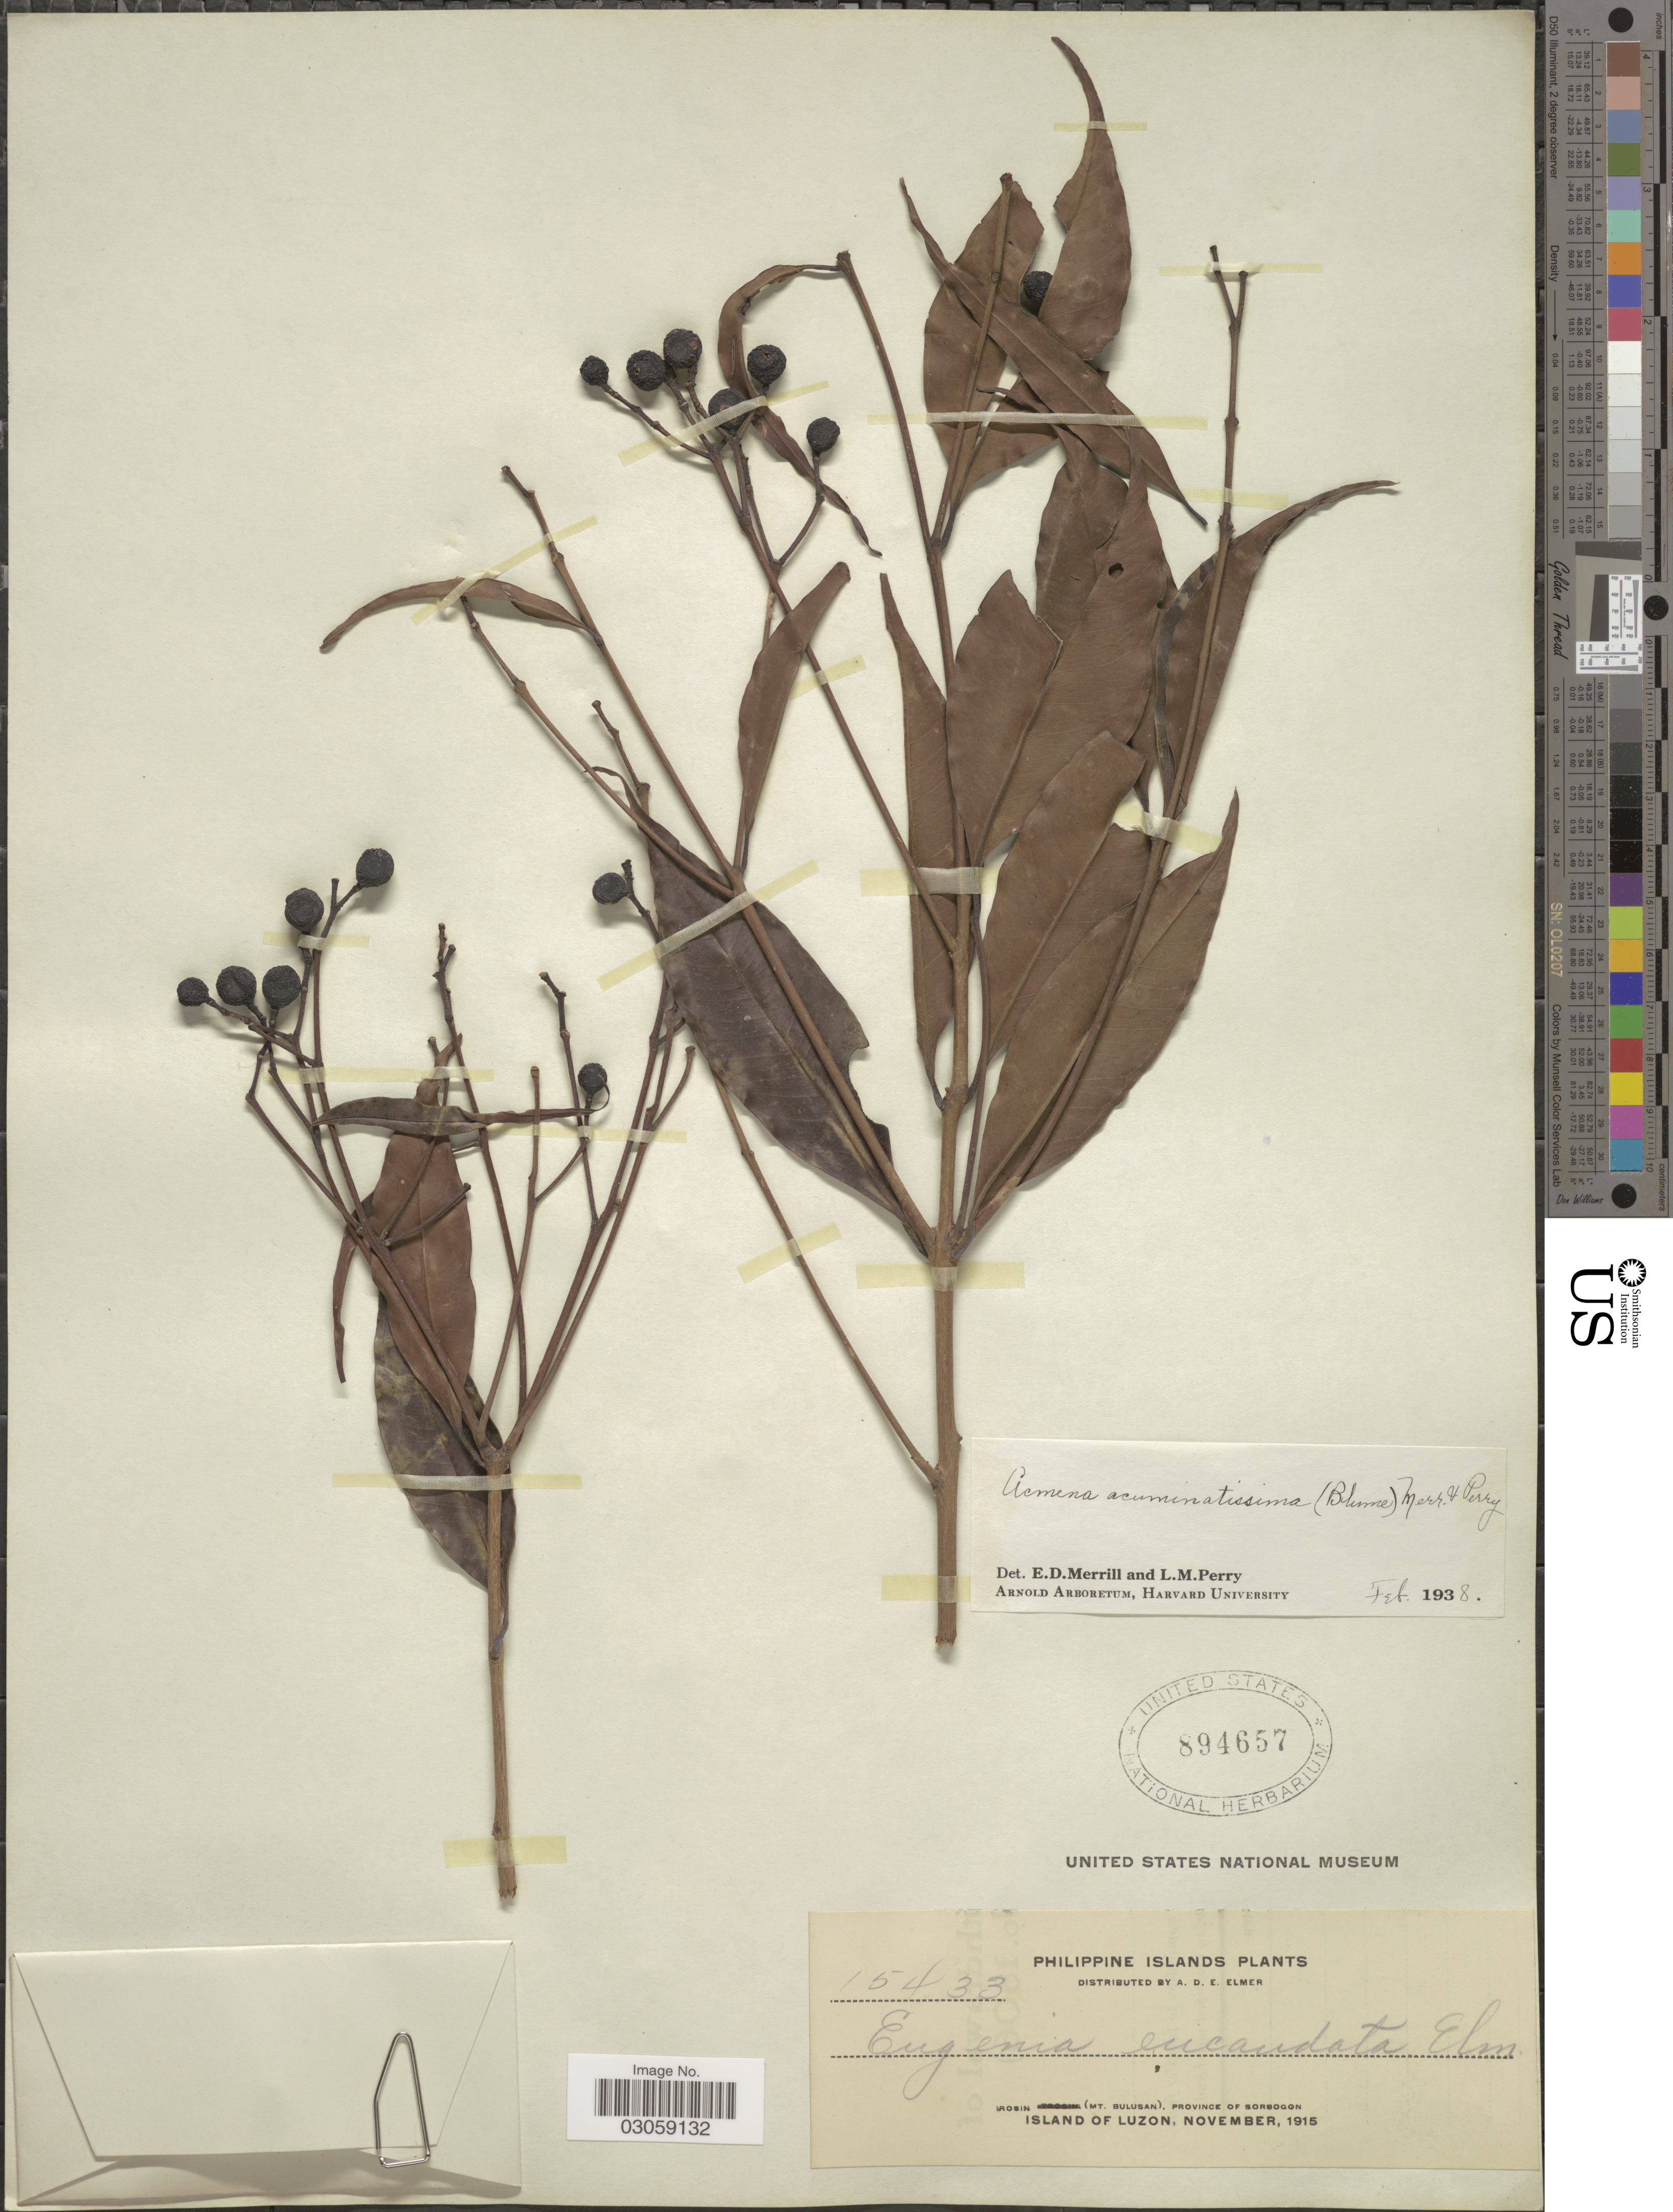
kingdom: Plantae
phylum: Tracheophyta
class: Magnoliopsida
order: Myrtales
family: Myrtaceae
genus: Syzygium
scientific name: Syzygium acuminatissimum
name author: (Blume) DC.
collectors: A. D. E. Elmer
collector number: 15433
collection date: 1915-11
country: Philippines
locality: Philippine Islands, Irosin (Mt. Bulusan), Province of Sorsogon, Island of Luzon.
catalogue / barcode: US 894657